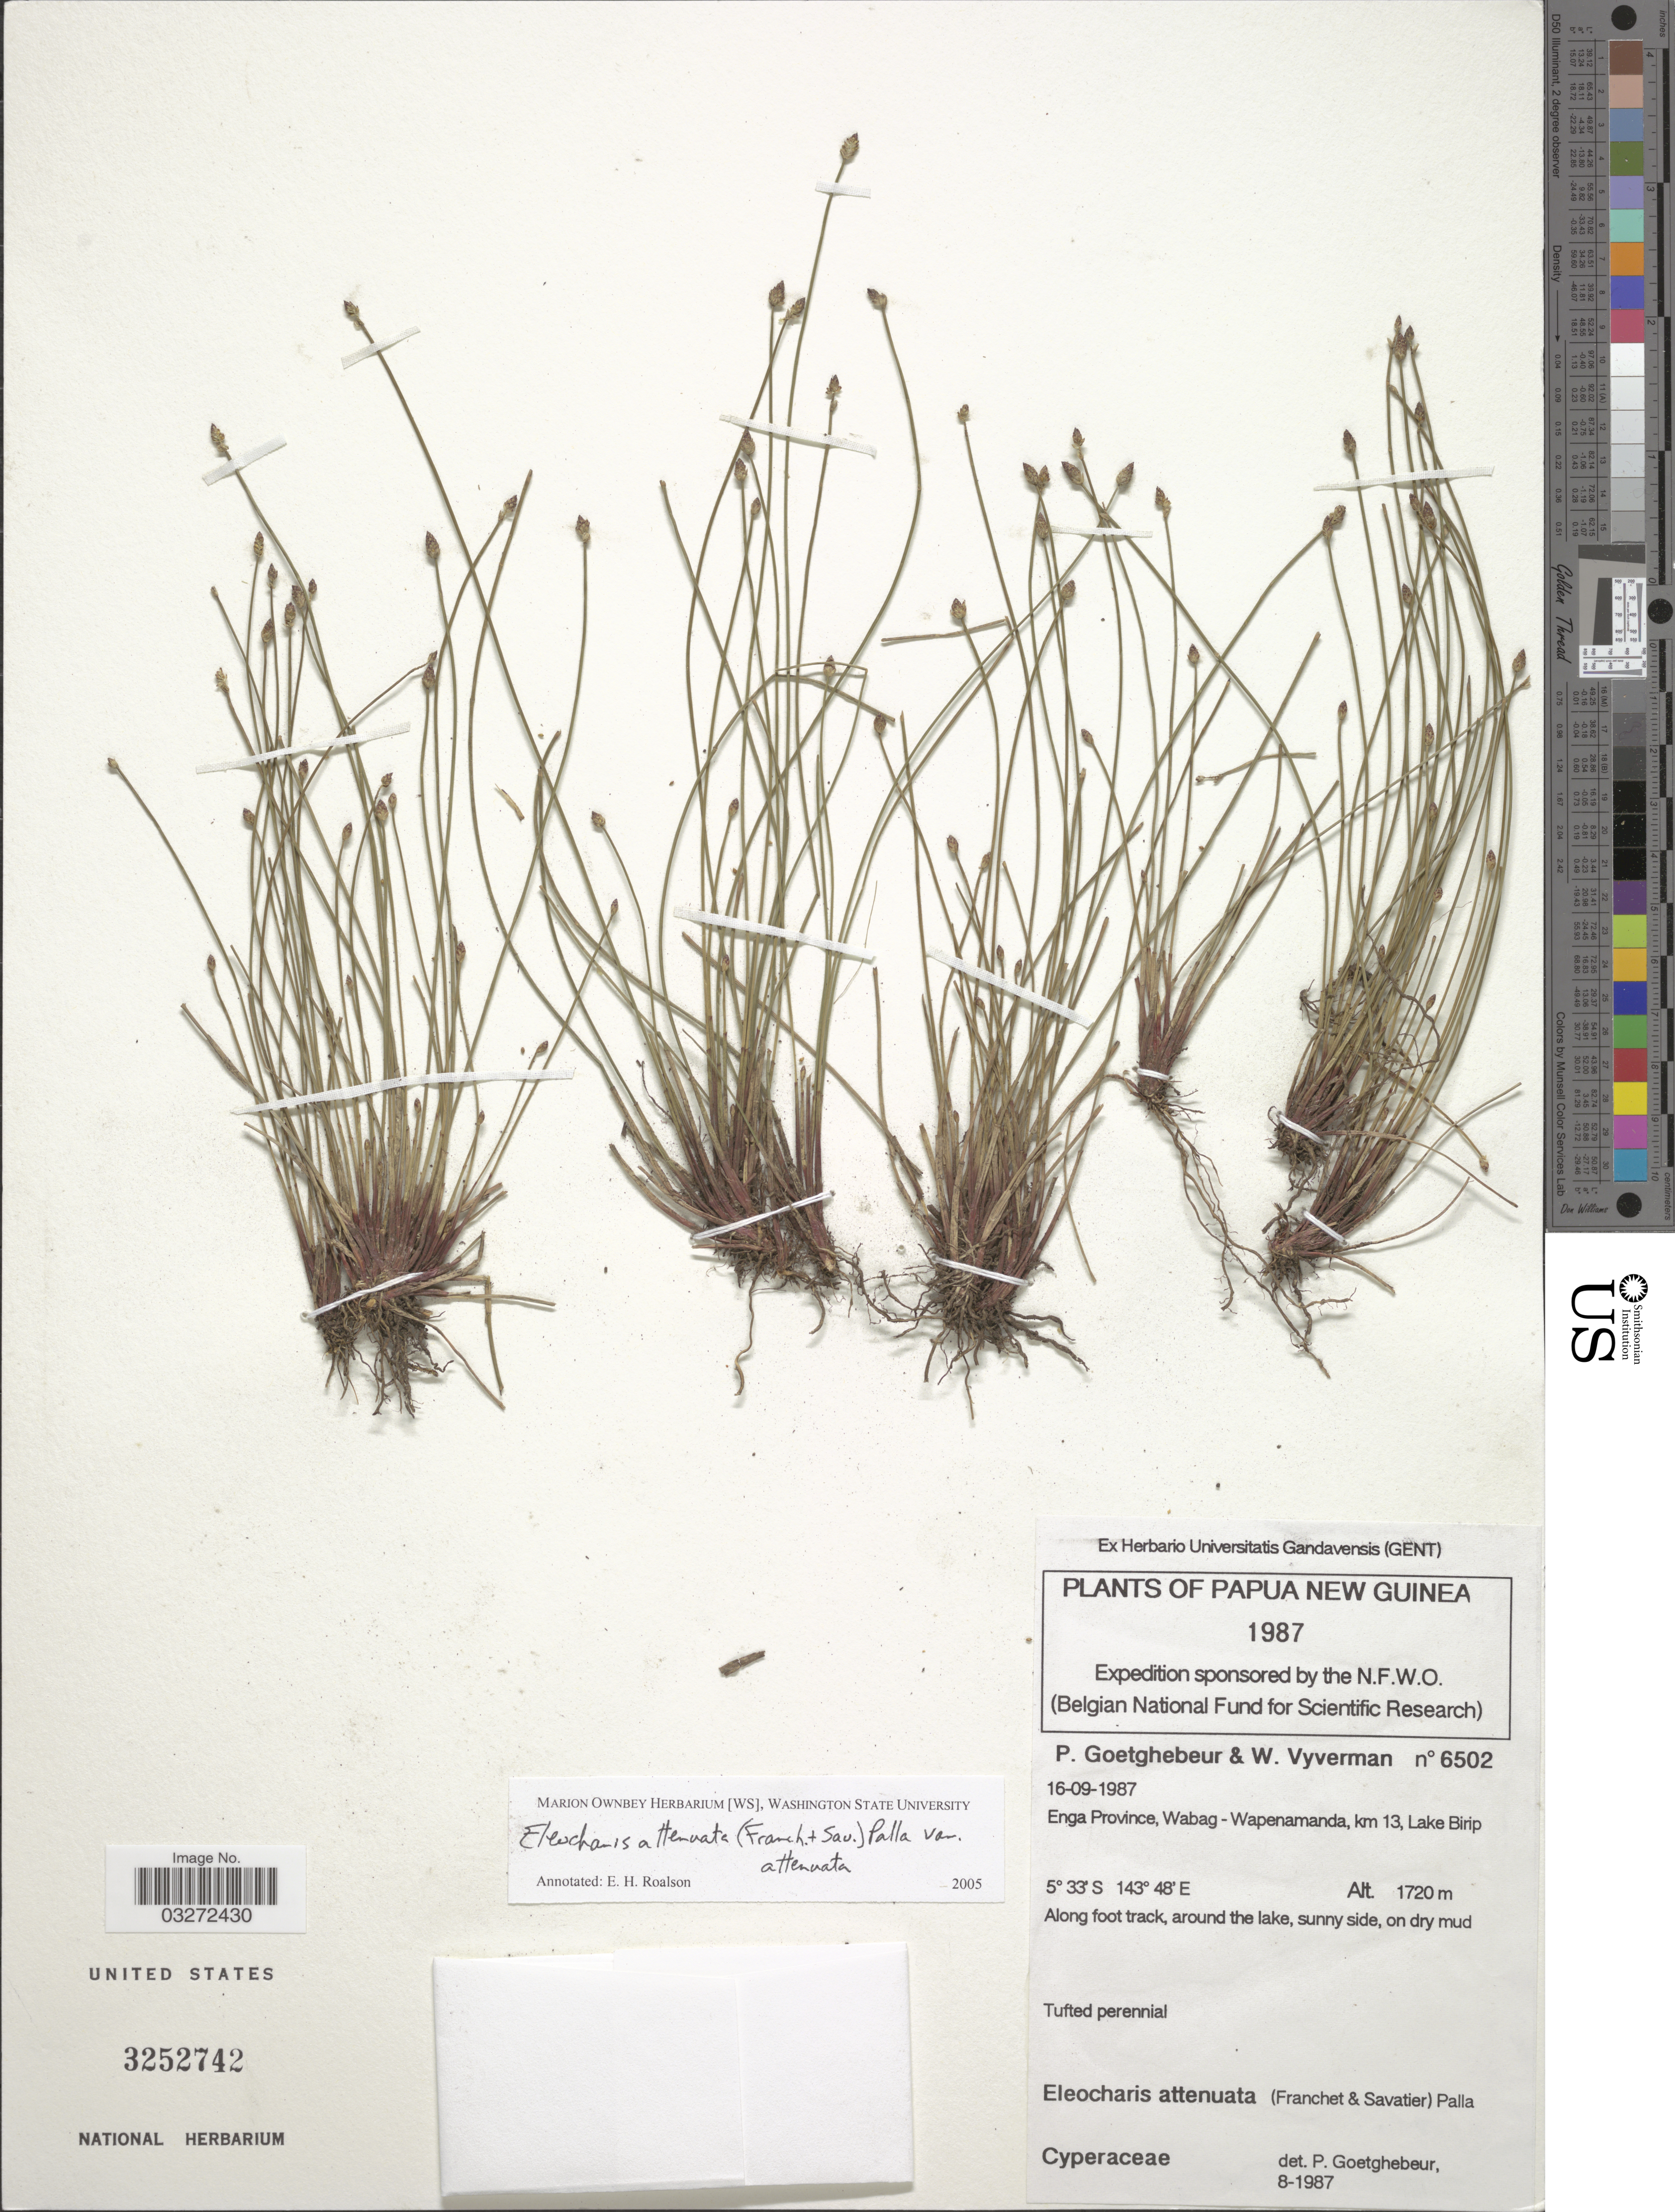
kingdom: Plantae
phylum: Tracheophyta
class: Liliopsida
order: Poales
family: Cyperaceae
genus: Eleocharis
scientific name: Eleocharis attenuata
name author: (Franch. & Sav.) Palla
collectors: P. Goetghebeur & W. Vyverman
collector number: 6502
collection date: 1987-09-16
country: Papua New Guinea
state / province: Enga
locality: Wabag-Wapenamanda, km 13, Lake Birip.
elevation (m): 1720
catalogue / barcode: US 3252742